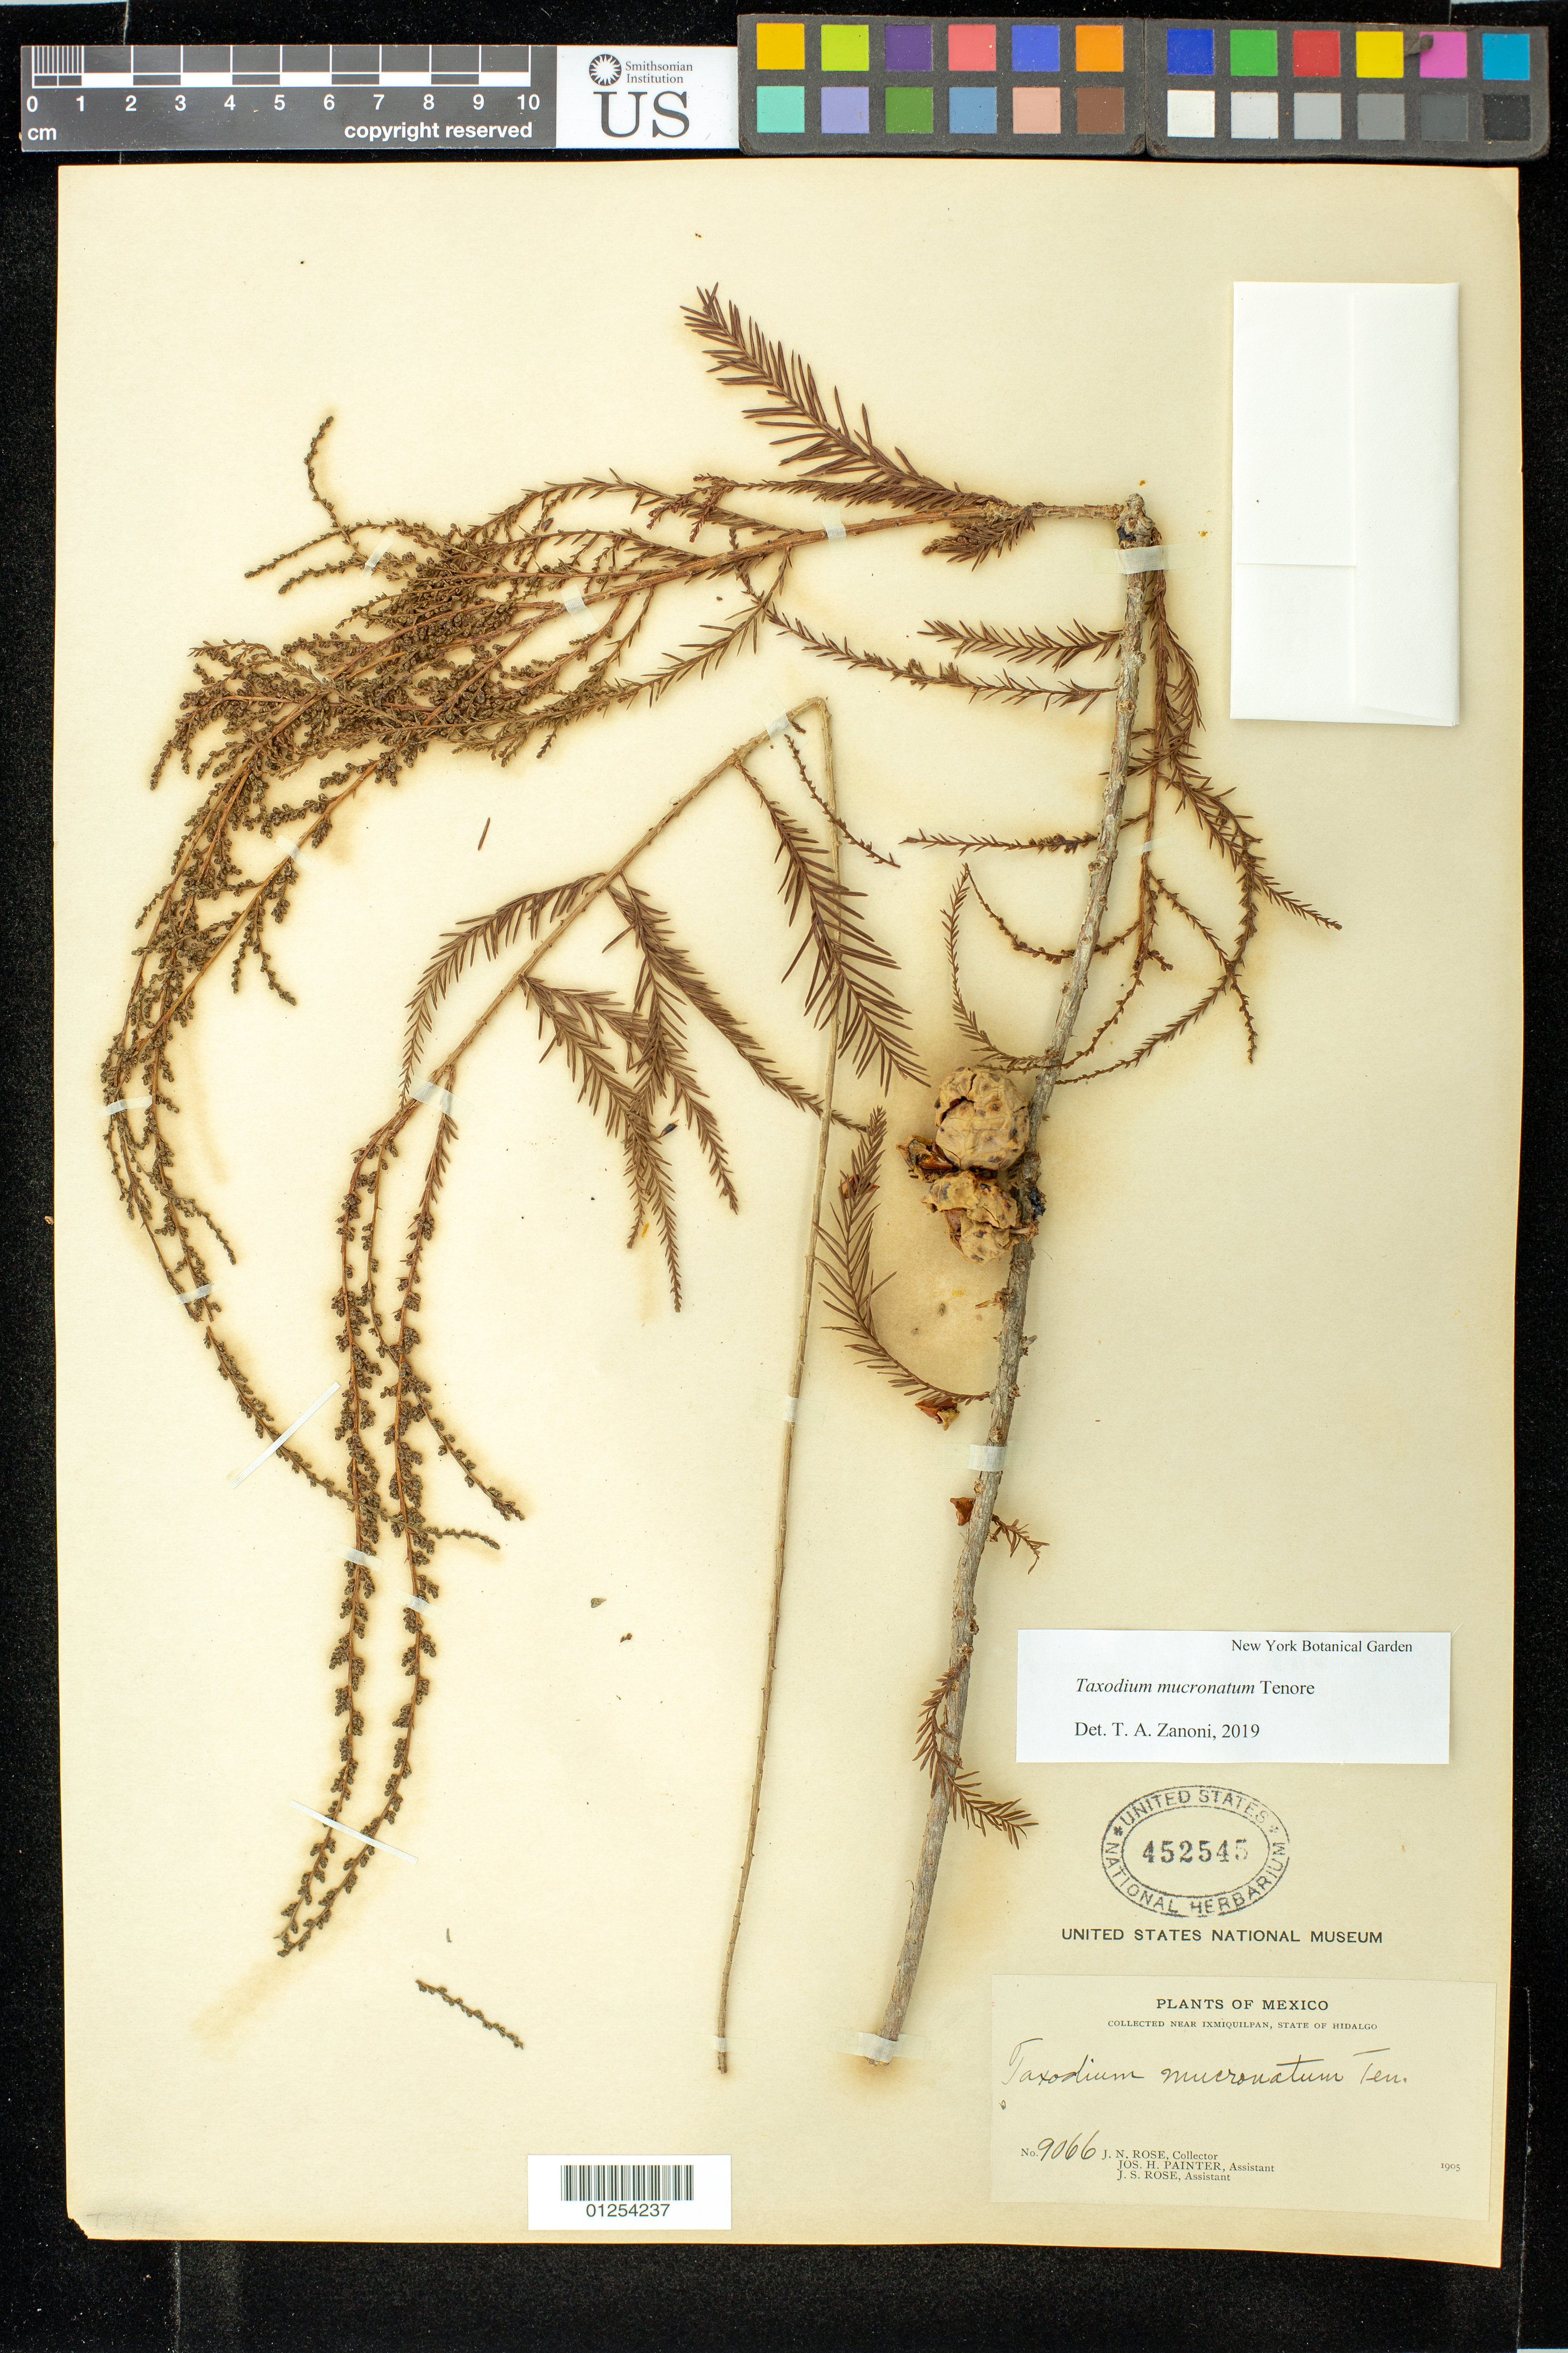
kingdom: Plantae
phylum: Tracheophyta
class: Pinopsida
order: Pinales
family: Cupressaceae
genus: Taxodium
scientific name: Taxodium mucronatum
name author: Ten.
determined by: Zanoni, T. A., (NY), New York Botanical Garden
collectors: J. N. Rose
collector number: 9066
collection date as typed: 1905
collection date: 1905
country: Mexico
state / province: Hidalgo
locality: Near Ixmiquilpan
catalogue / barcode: US 452545